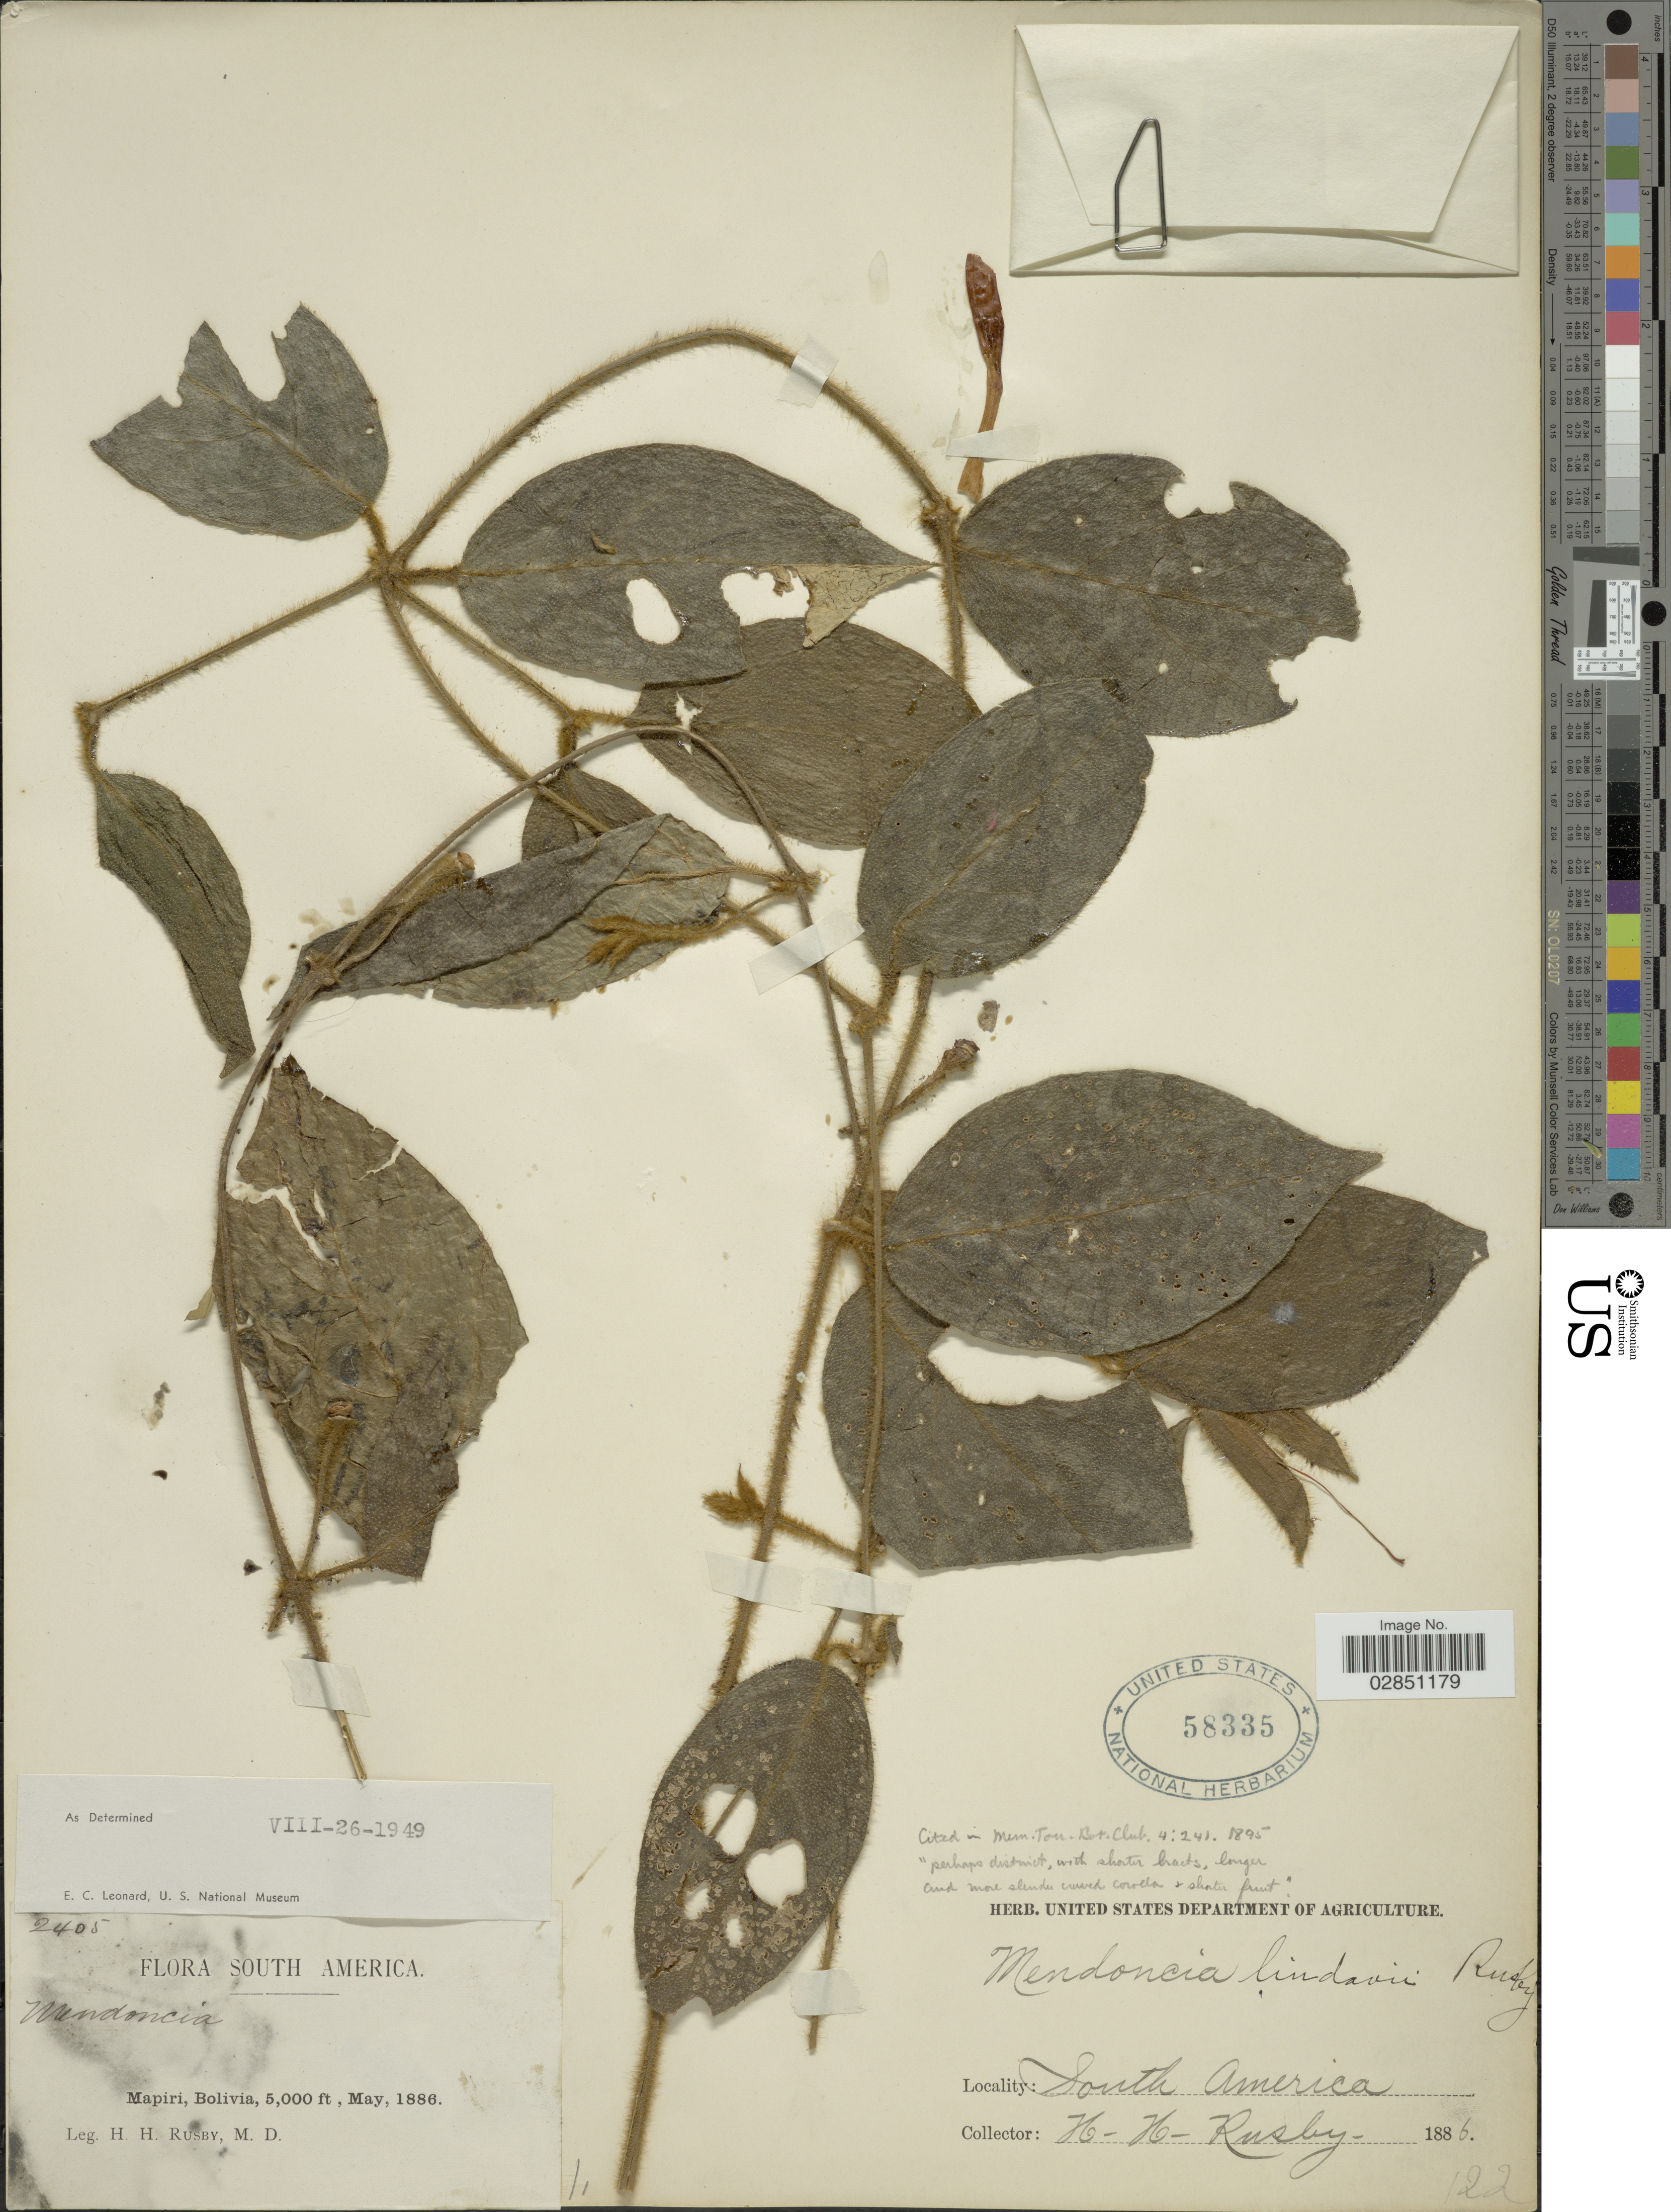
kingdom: Plantae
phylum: Tracheophyta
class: Magnoliopsida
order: Lamiales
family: Acanthaceae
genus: Mendoncia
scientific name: Mendoncia lindavii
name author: Rusby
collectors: H. H. Rusby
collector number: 2405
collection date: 1886-05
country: Bolivia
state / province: La Páz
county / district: Larecaja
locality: Mapiri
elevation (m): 1524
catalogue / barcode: US 58335